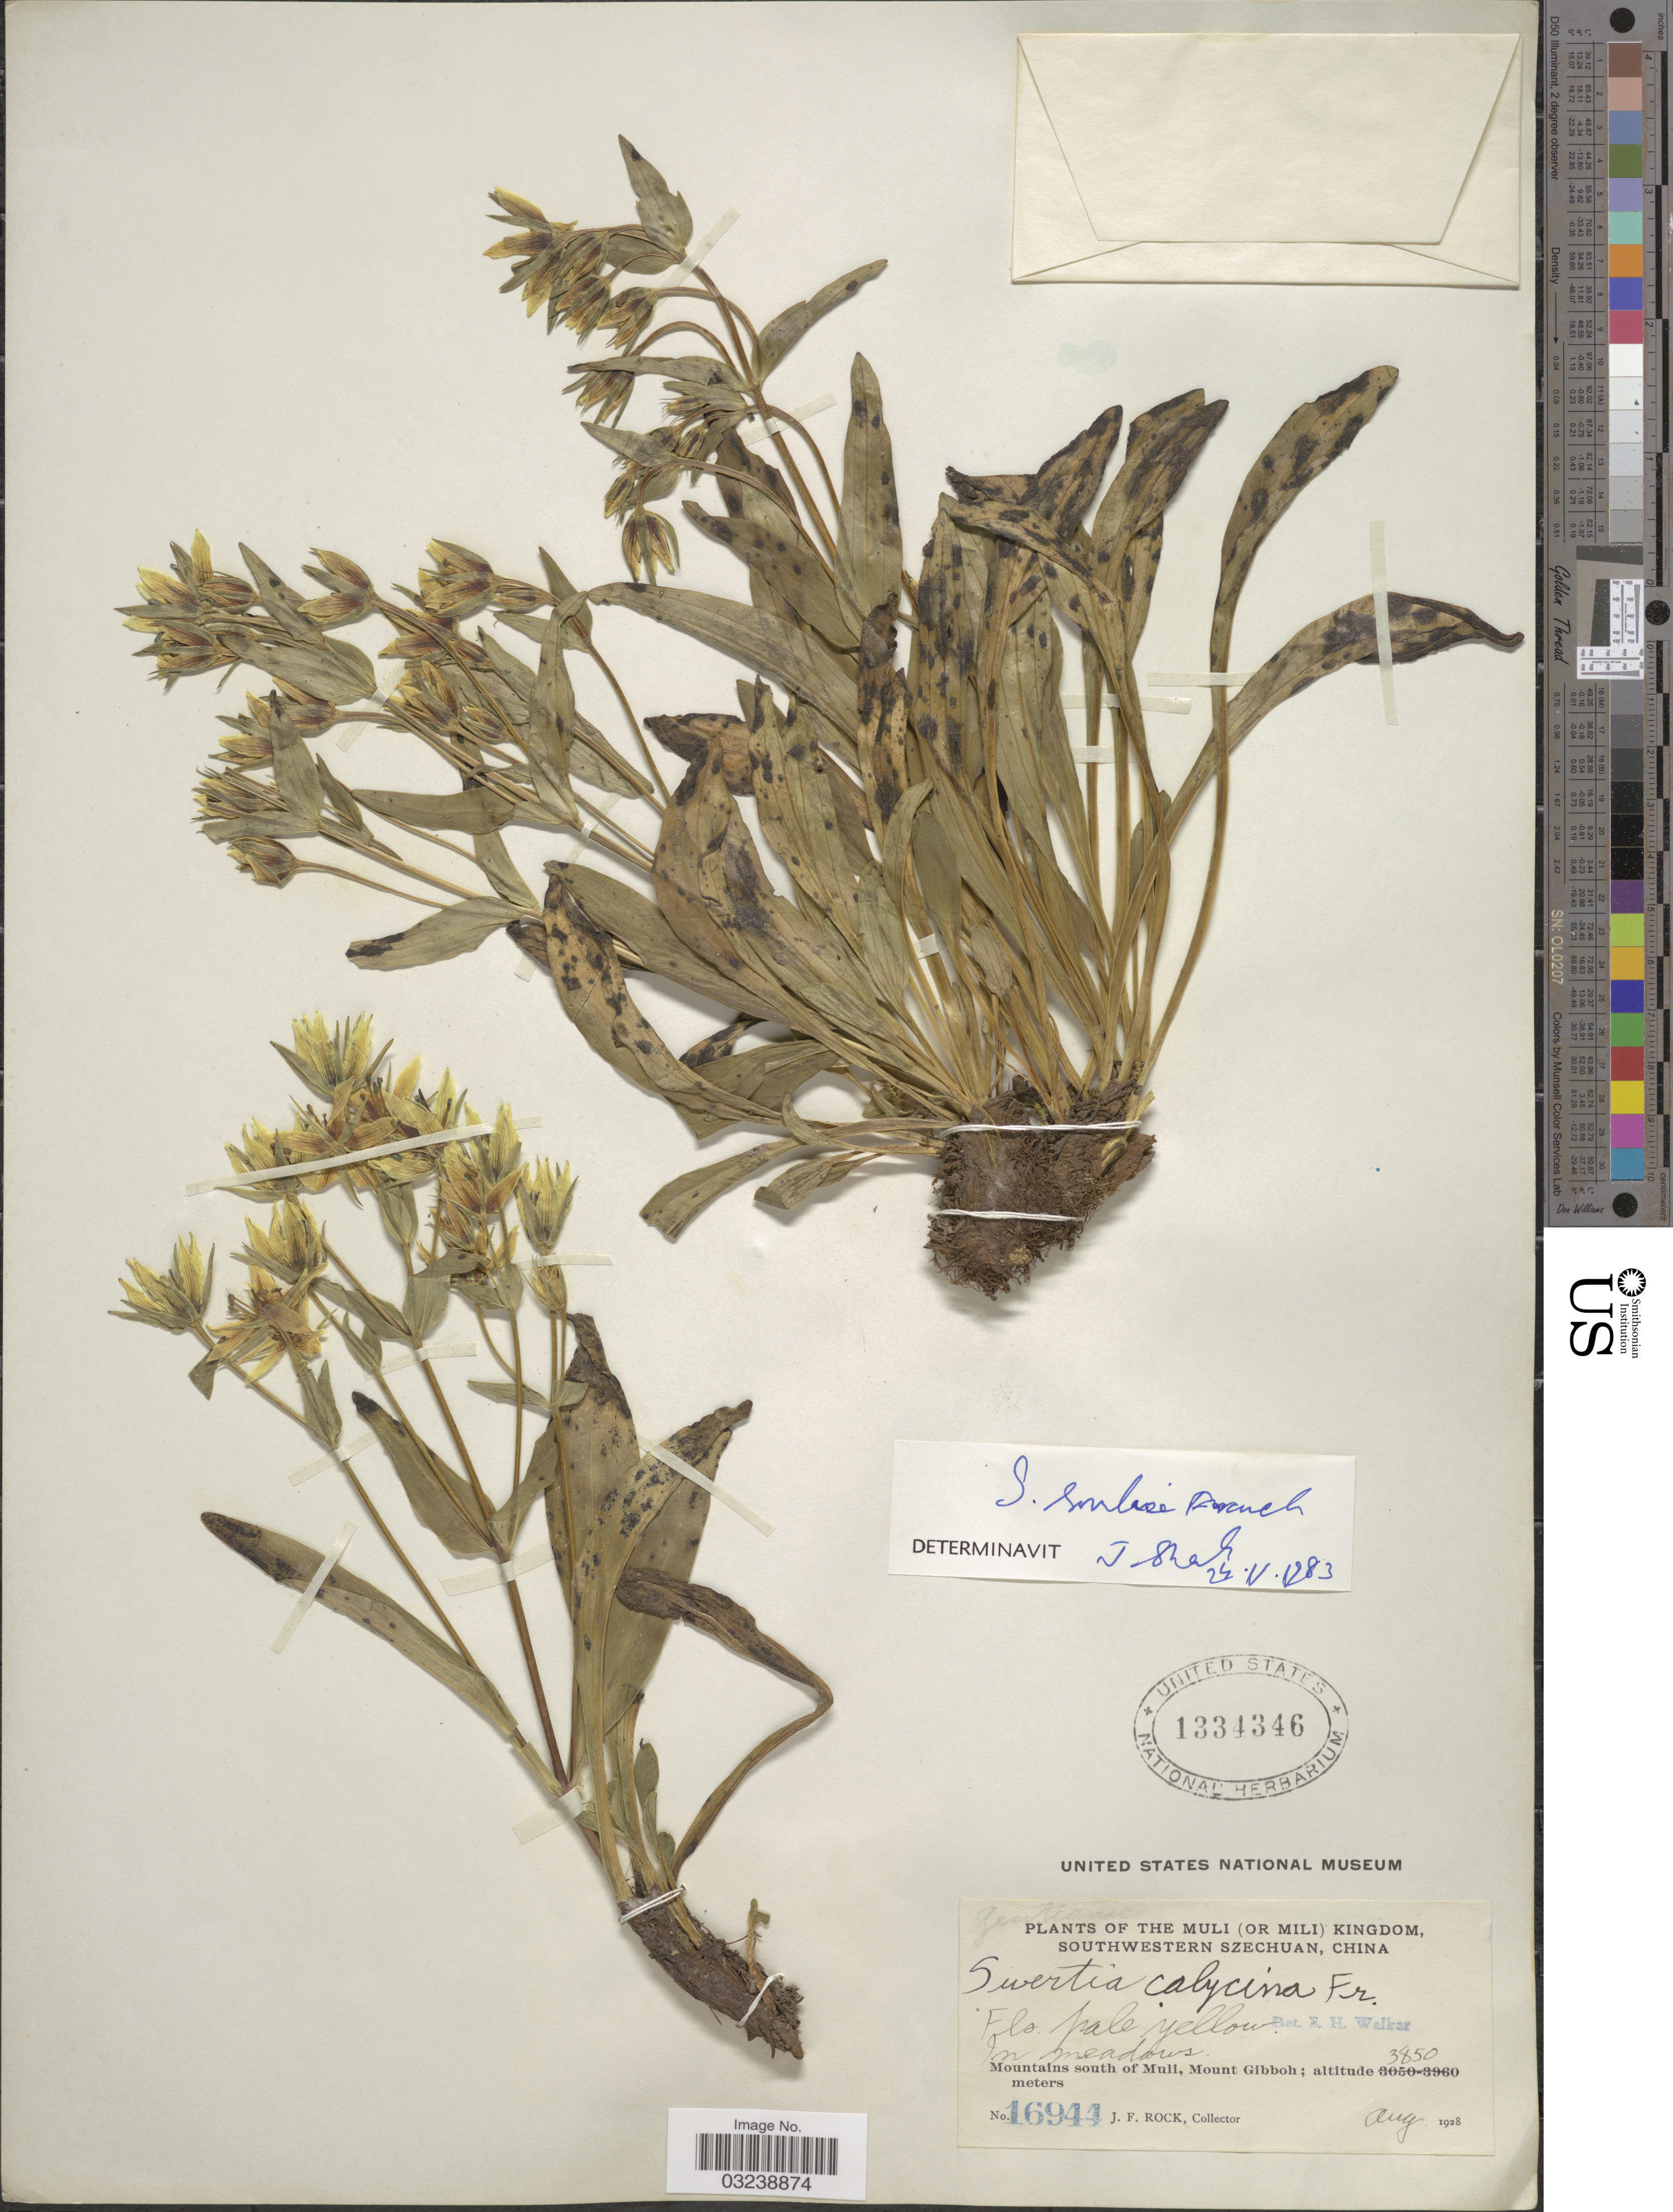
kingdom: Plantae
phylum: Tracheophyta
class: Magnoliopsida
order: Gentianales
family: Gentianaceae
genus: Swertia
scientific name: Swertia souliei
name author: Burkill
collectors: J. Rock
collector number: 16944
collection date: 1928-08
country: China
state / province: Sichuan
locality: Muli (or Mili) Kingdom, Southwestern Szechuan. Mountains south of Muli, Mount Gibboh.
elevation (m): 3850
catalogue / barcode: US 1334346